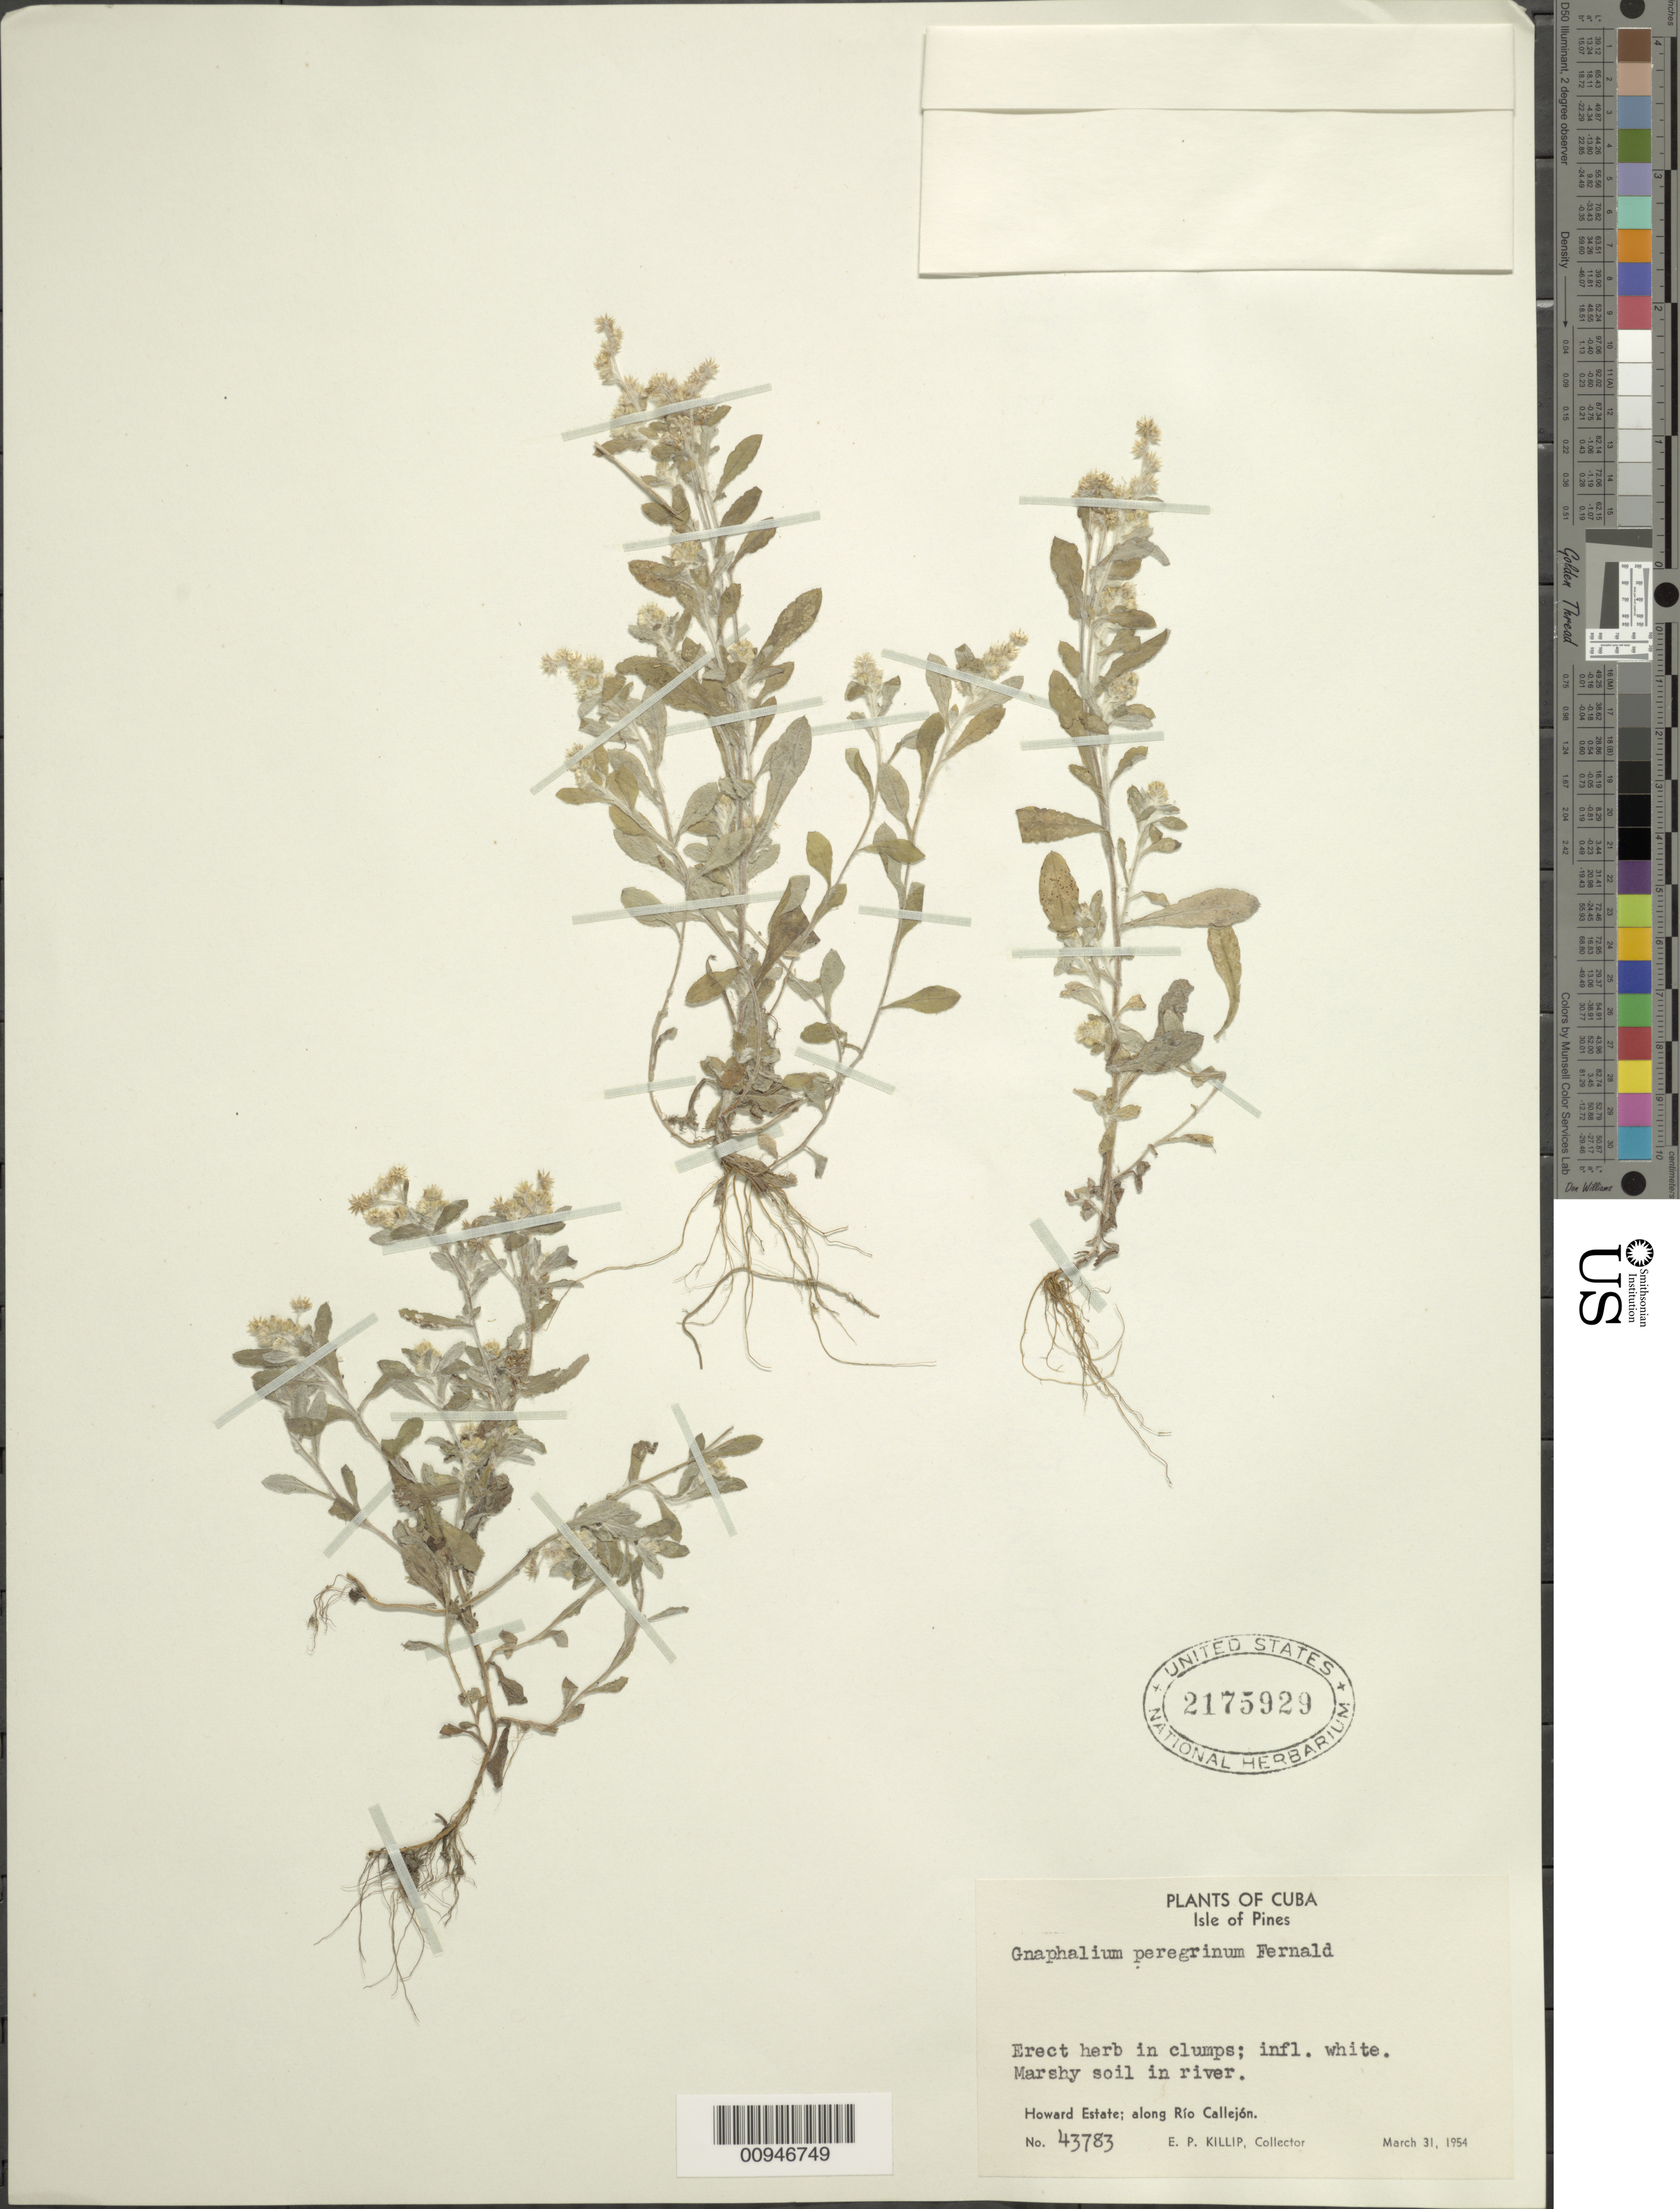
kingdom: Plantae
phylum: Tracheophyta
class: Magnoliopsida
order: Asterales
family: Asteraceae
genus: Helichrysum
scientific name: Helichrysum indicum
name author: (L.) Grierson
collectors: E. P. Killip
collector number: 43783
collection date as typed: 31 Mar 1954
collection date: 1954-03-31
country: Cuba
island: Isla de la Juventud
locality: Howard Estate, along Río Callejón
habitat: Marshy soil in river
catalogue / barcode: US 2175929